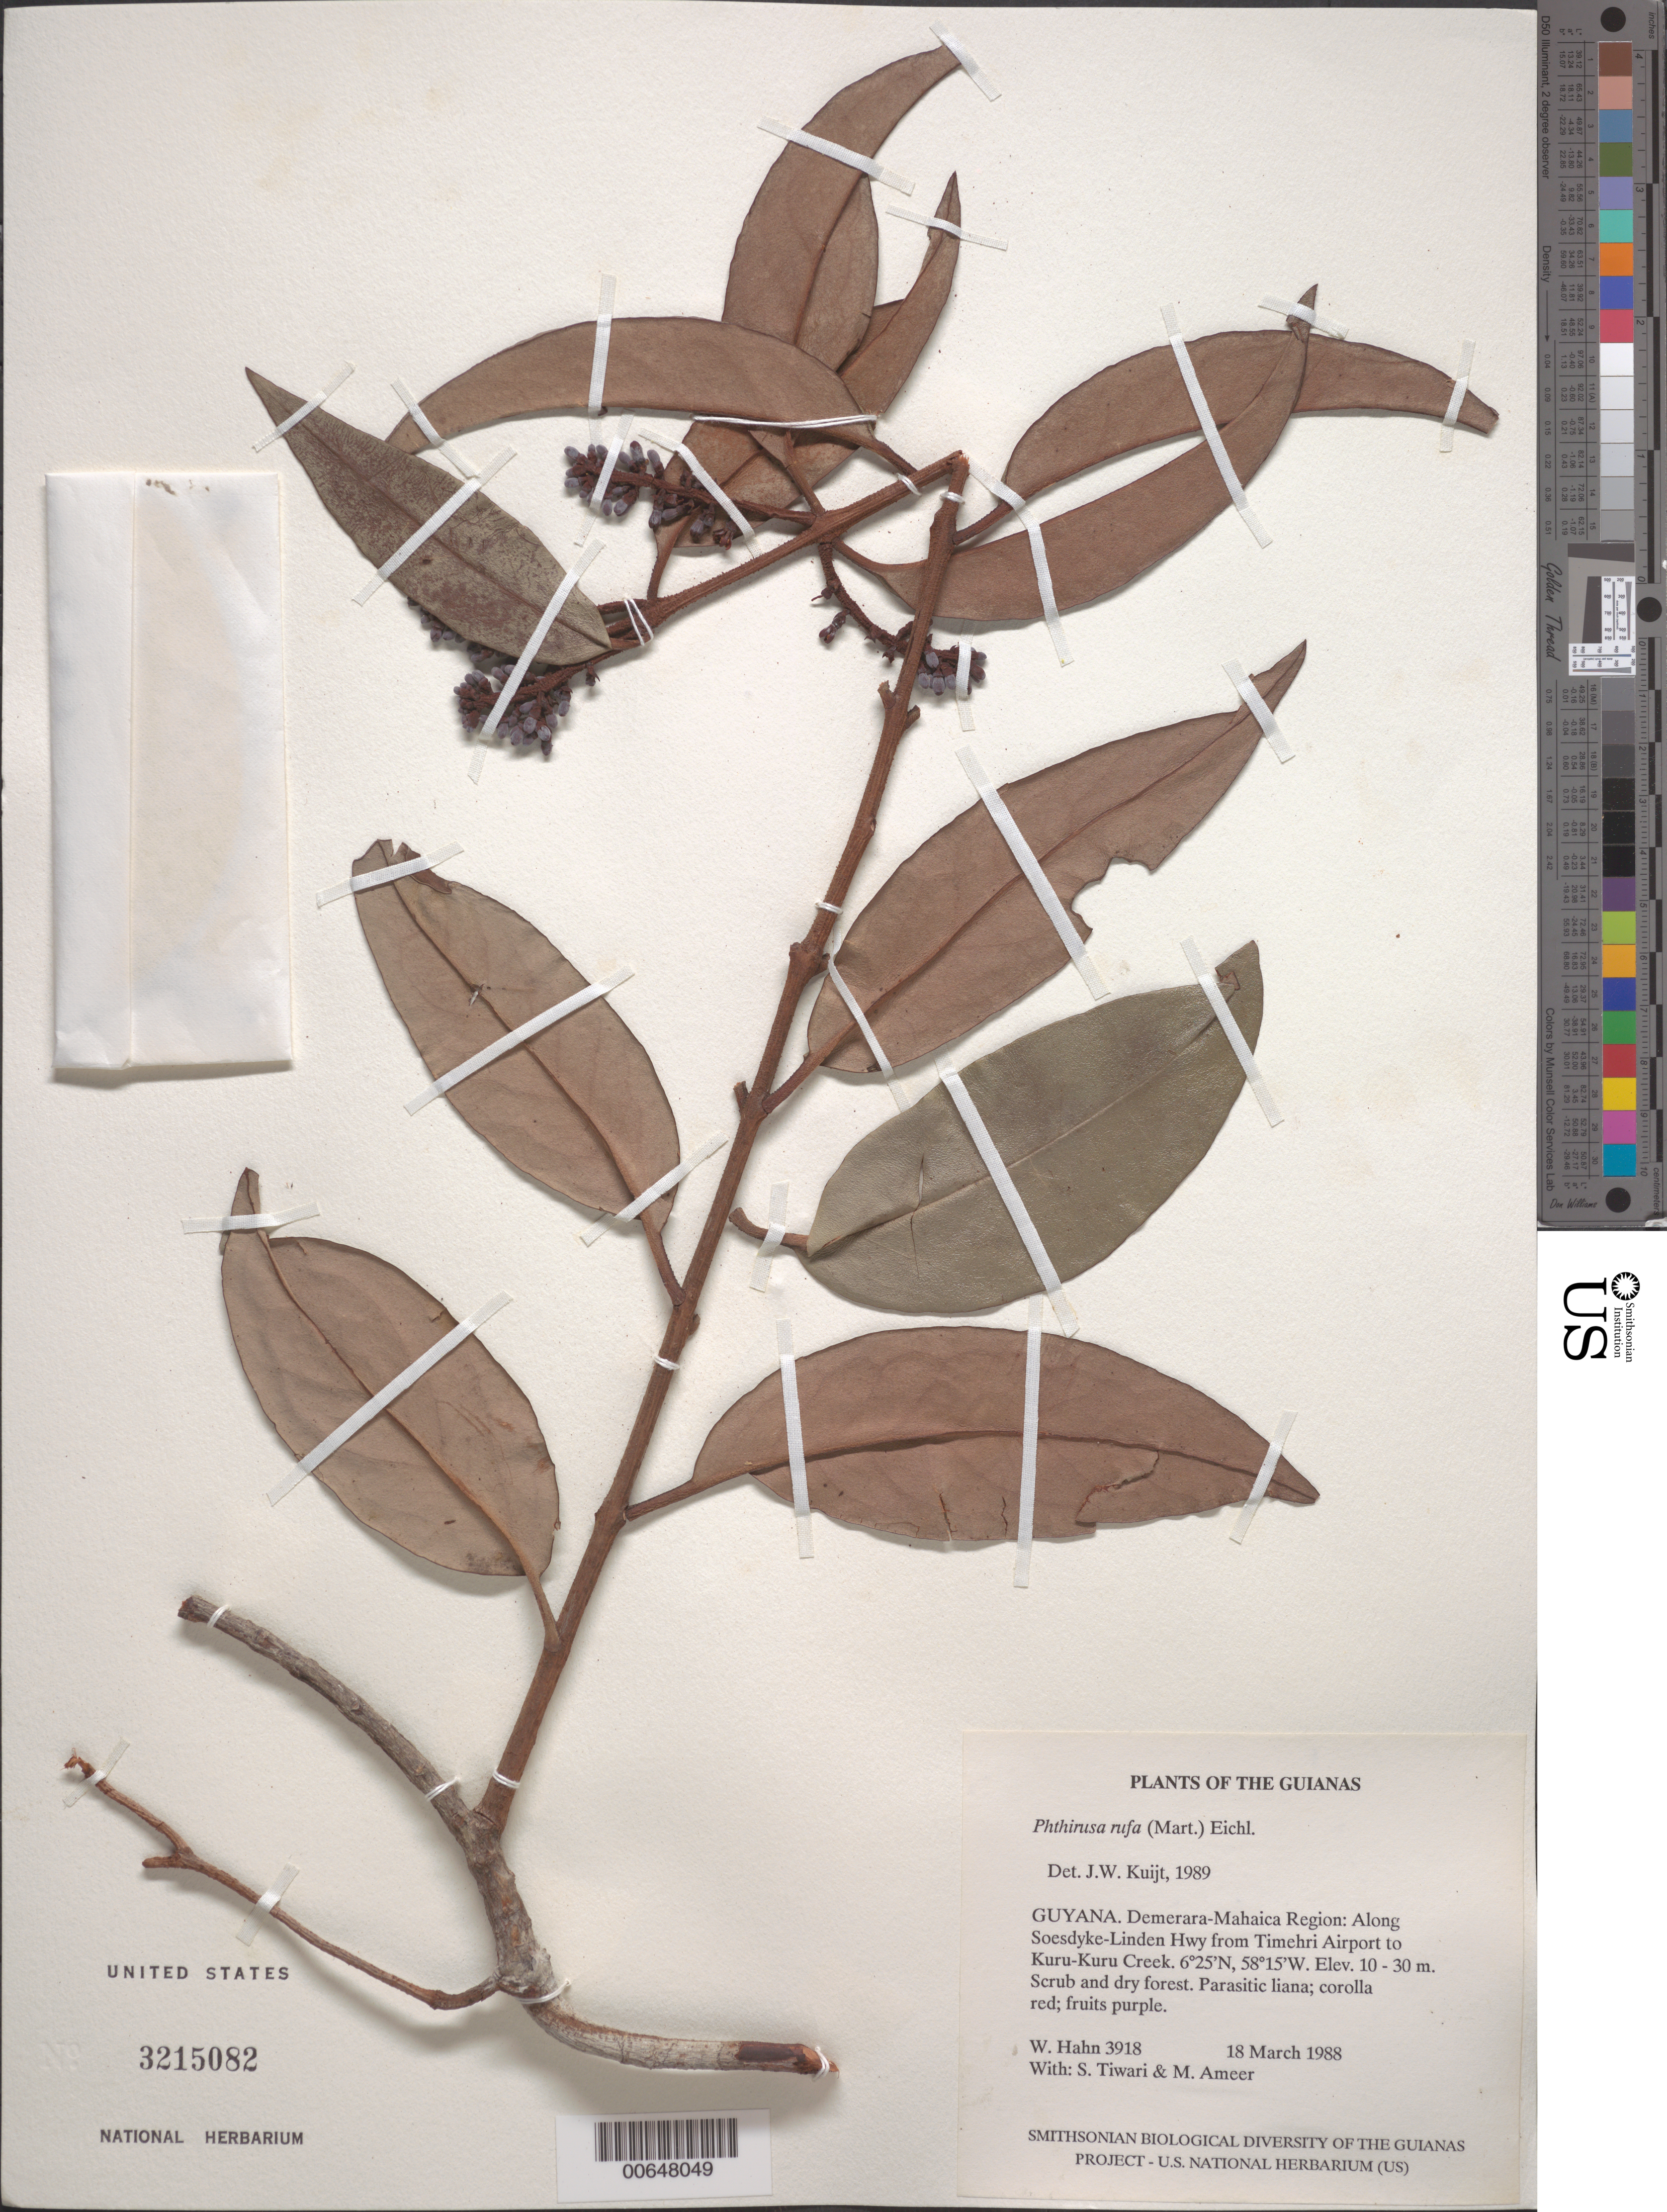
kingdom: Plantae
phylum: Tracheophyta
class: Magnoliopsida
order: Santalales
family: Loranthaceae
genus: Phthirusa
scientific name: Phthirusa rufa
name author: (Mart.) Eichler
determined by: Kuijt, Job, (CANADA)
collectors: W. Hahn, S. Tiwari & M. Ameer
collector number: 3918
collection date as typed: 18 March 1988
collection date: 1988-03-18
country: Guyana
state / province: Demerara-Mahaica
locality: Along Soesdyke-Linden Hwy from Timehri Airport to Kuru-Kuru Creek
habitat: Scrub and dry forest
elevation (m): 10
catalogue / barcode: US 3215082